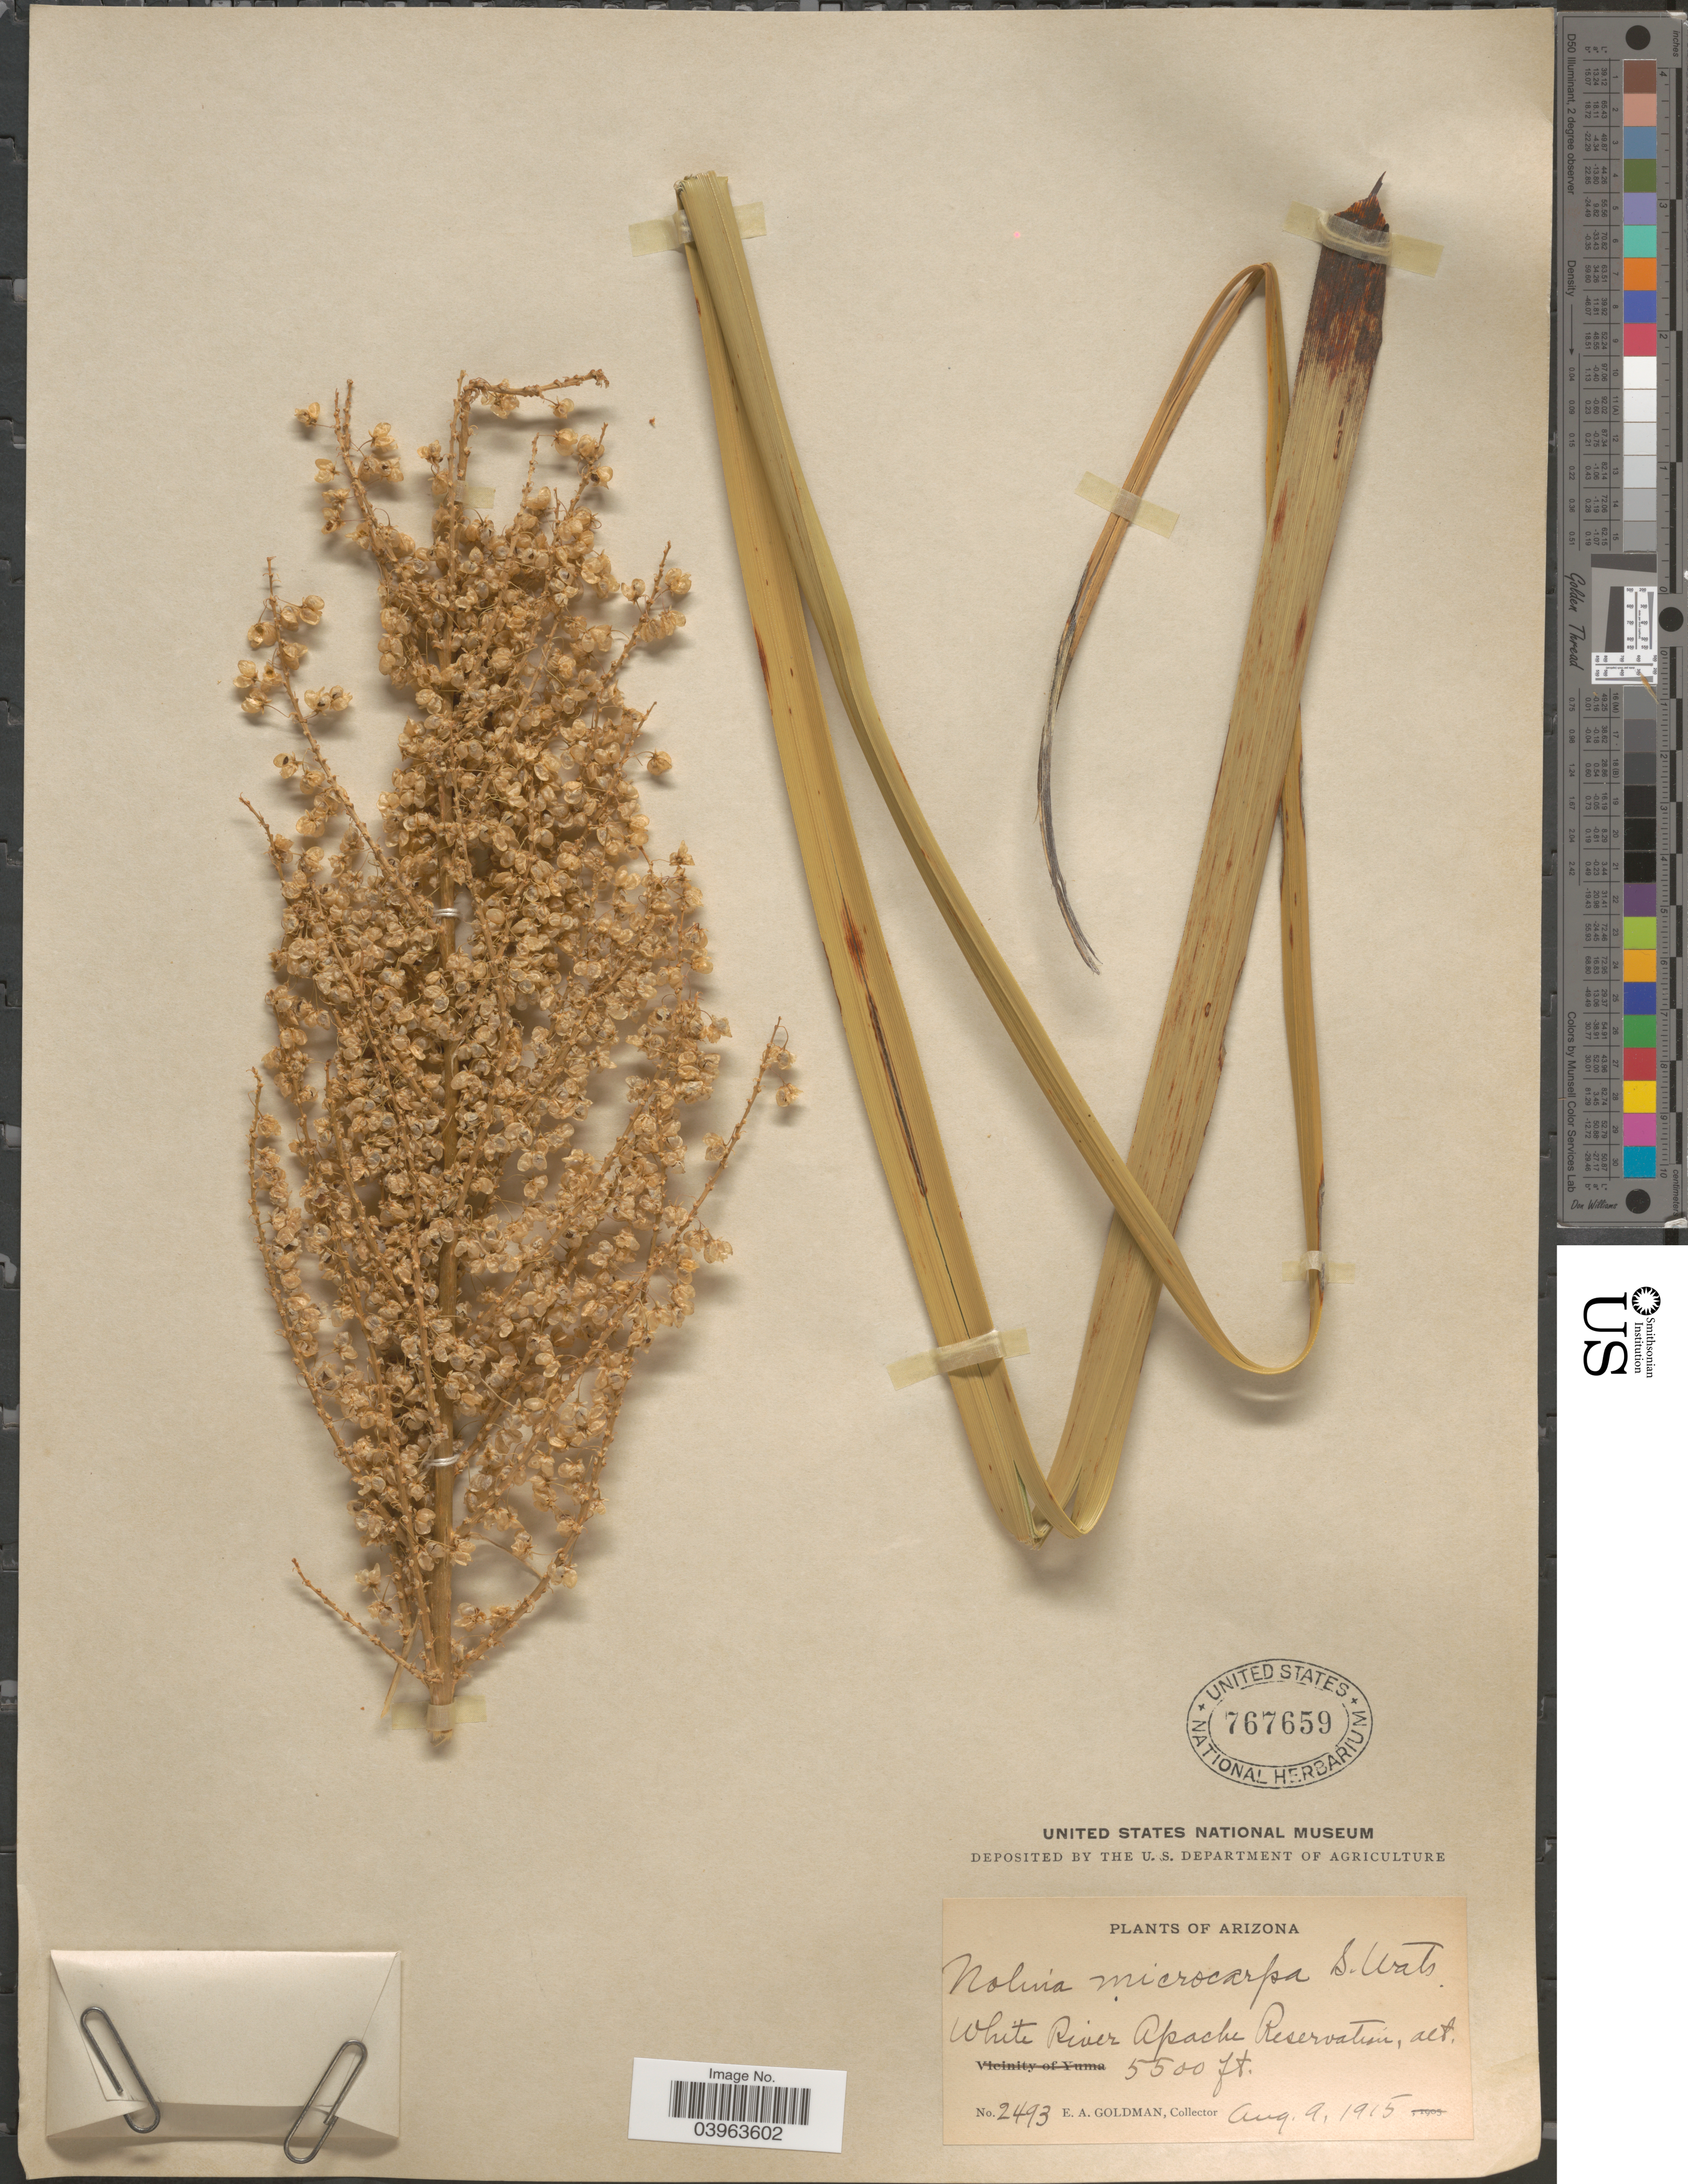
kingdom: Plantae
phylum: Tracheophyta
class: Liliopsida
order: Asparagales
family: Asparagaceae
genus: Nolina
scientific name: Nolina microcarpa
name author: S. Watson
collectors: E. A. Goldman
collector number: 2493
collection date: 1915-08-09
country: United States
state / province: Arizona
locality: White River Apache Reservation.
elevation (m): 1676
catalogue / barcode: US 767659